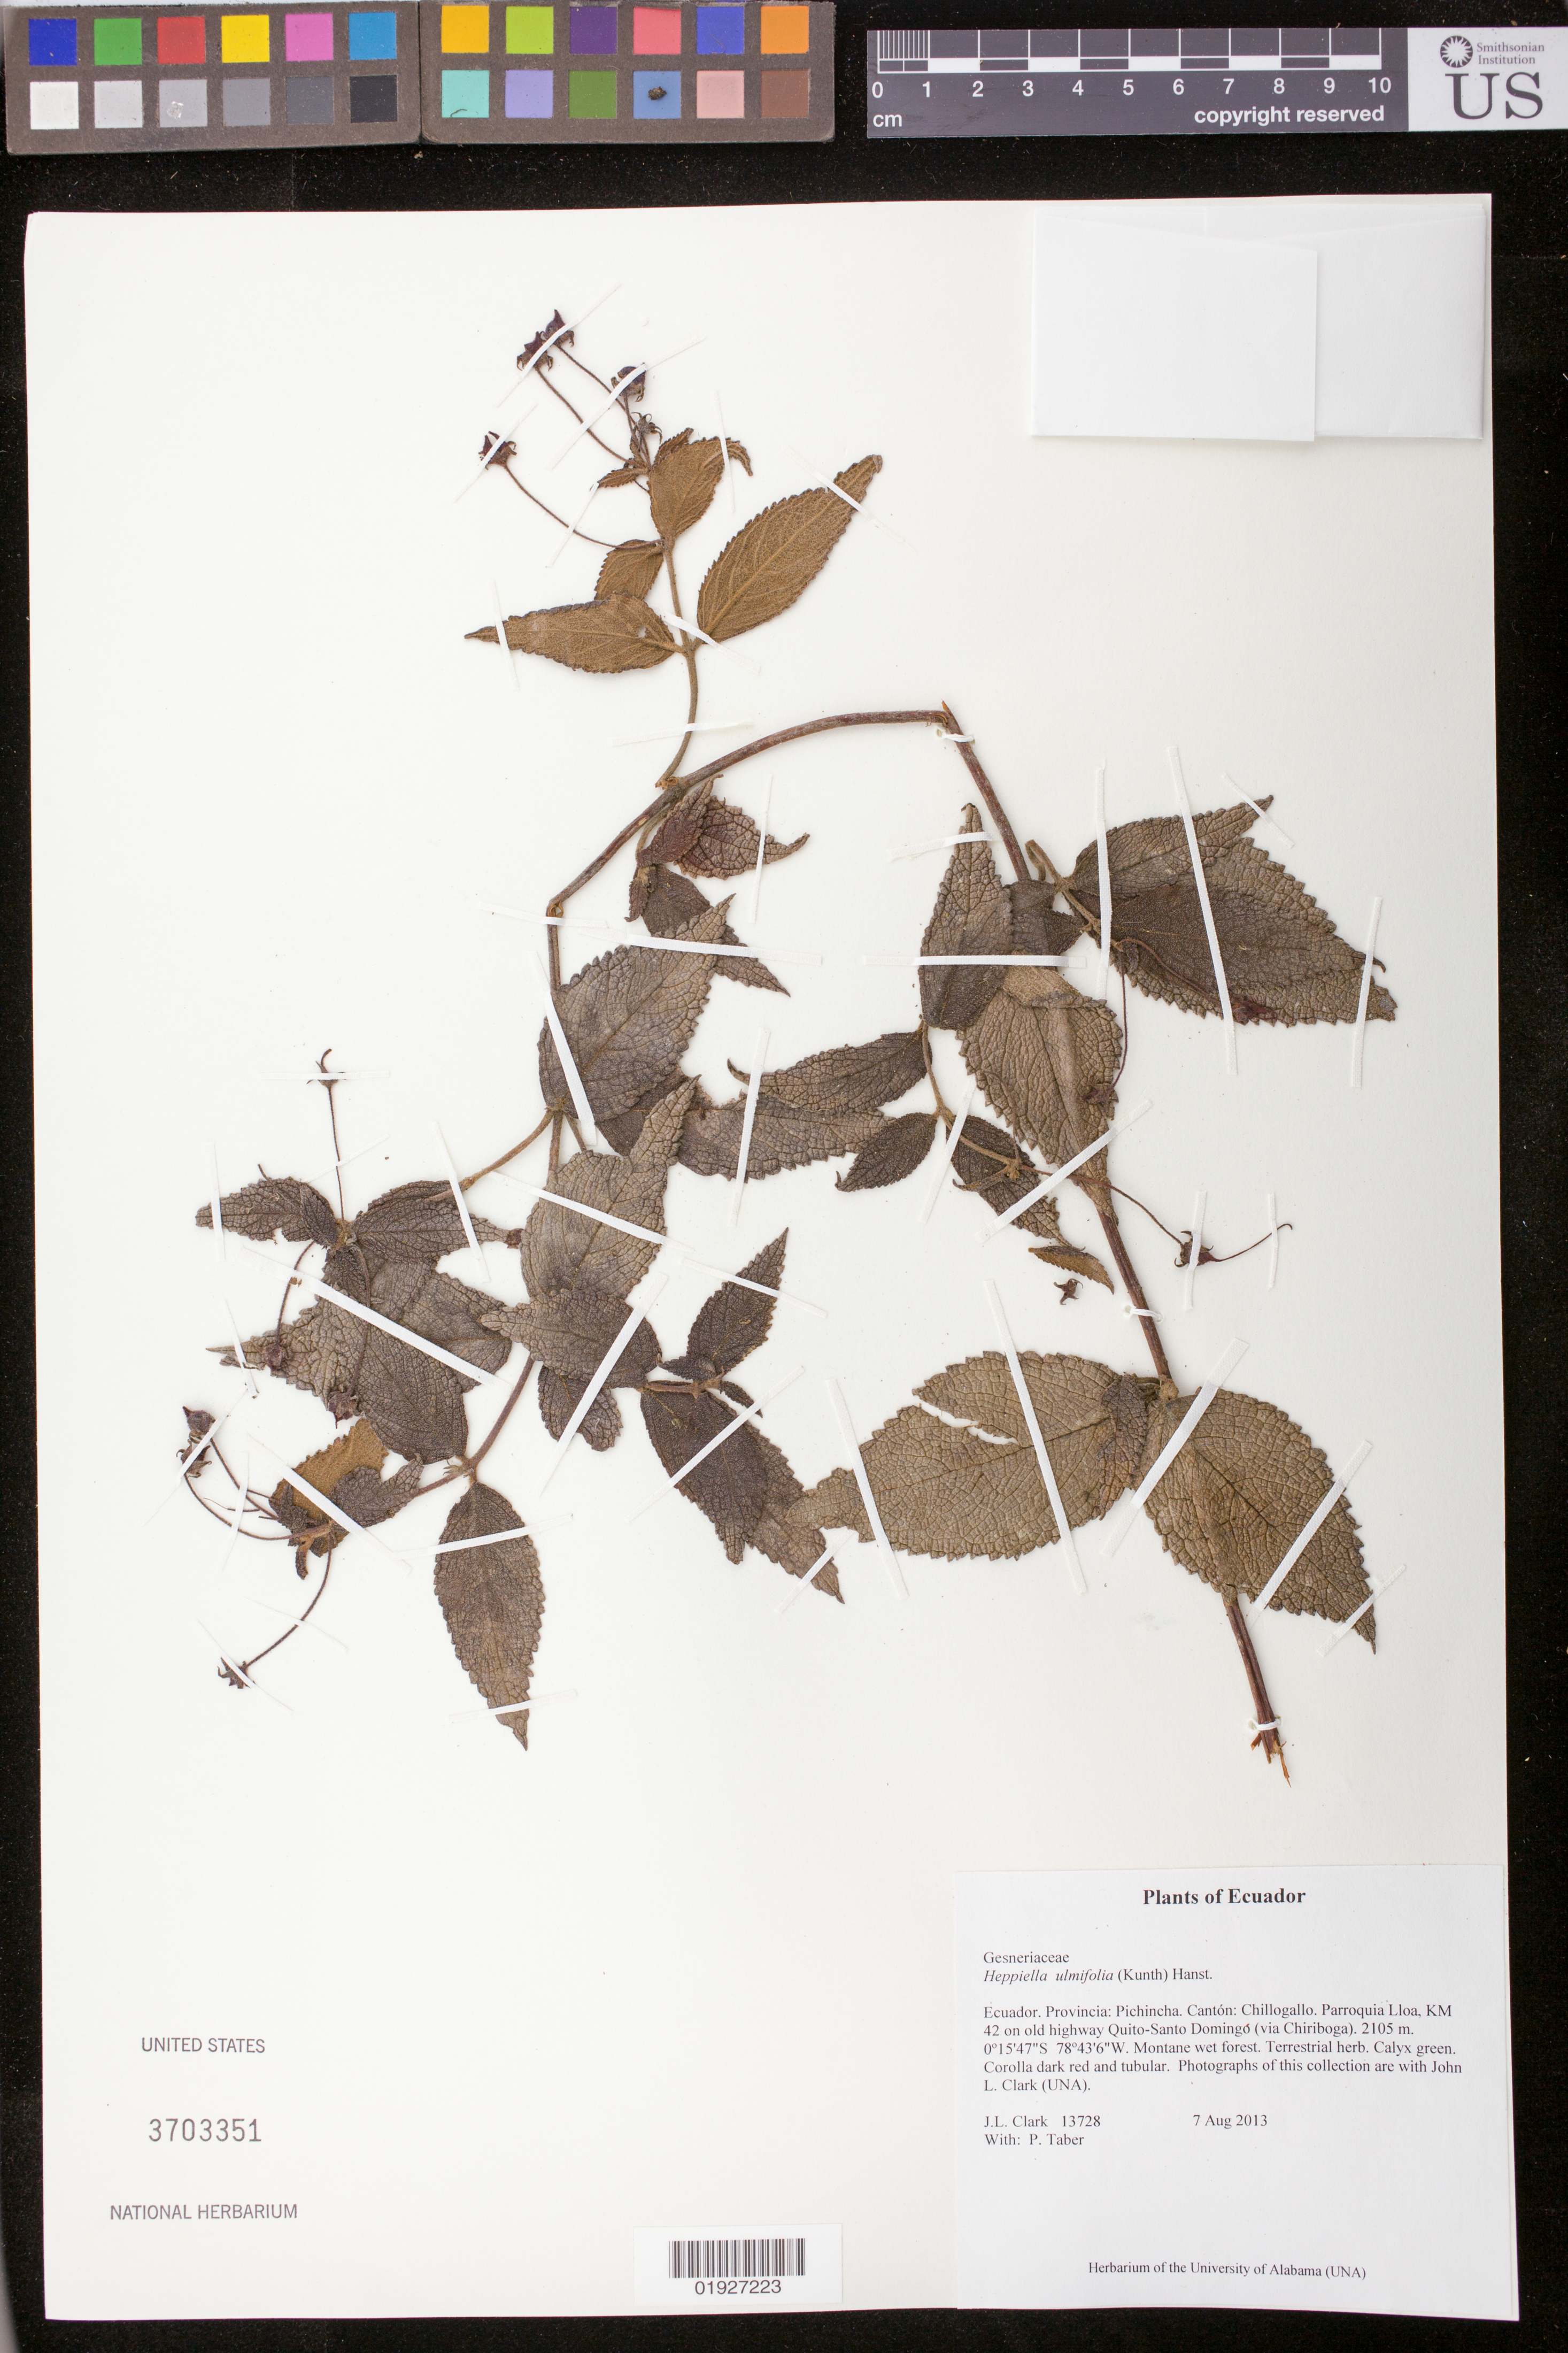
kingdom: Plantae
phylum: Tracheophyta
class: Magnoliopsida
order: Lamiales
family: Gesneriaceae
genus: Heppiella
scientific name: Heppiella ulmifolia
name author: (Kunth) Hanst.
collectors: J. L. Clark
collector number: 13728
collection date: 2013-08-07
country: Ecuador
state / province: Pichincha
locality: Canton; Chillogallo. Parroquia Lloa, KM 42 on old highways Quito-Santo Domingo (via Chiriboga).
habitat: Montane wet forest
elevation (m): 2105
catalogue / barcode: US 3703351